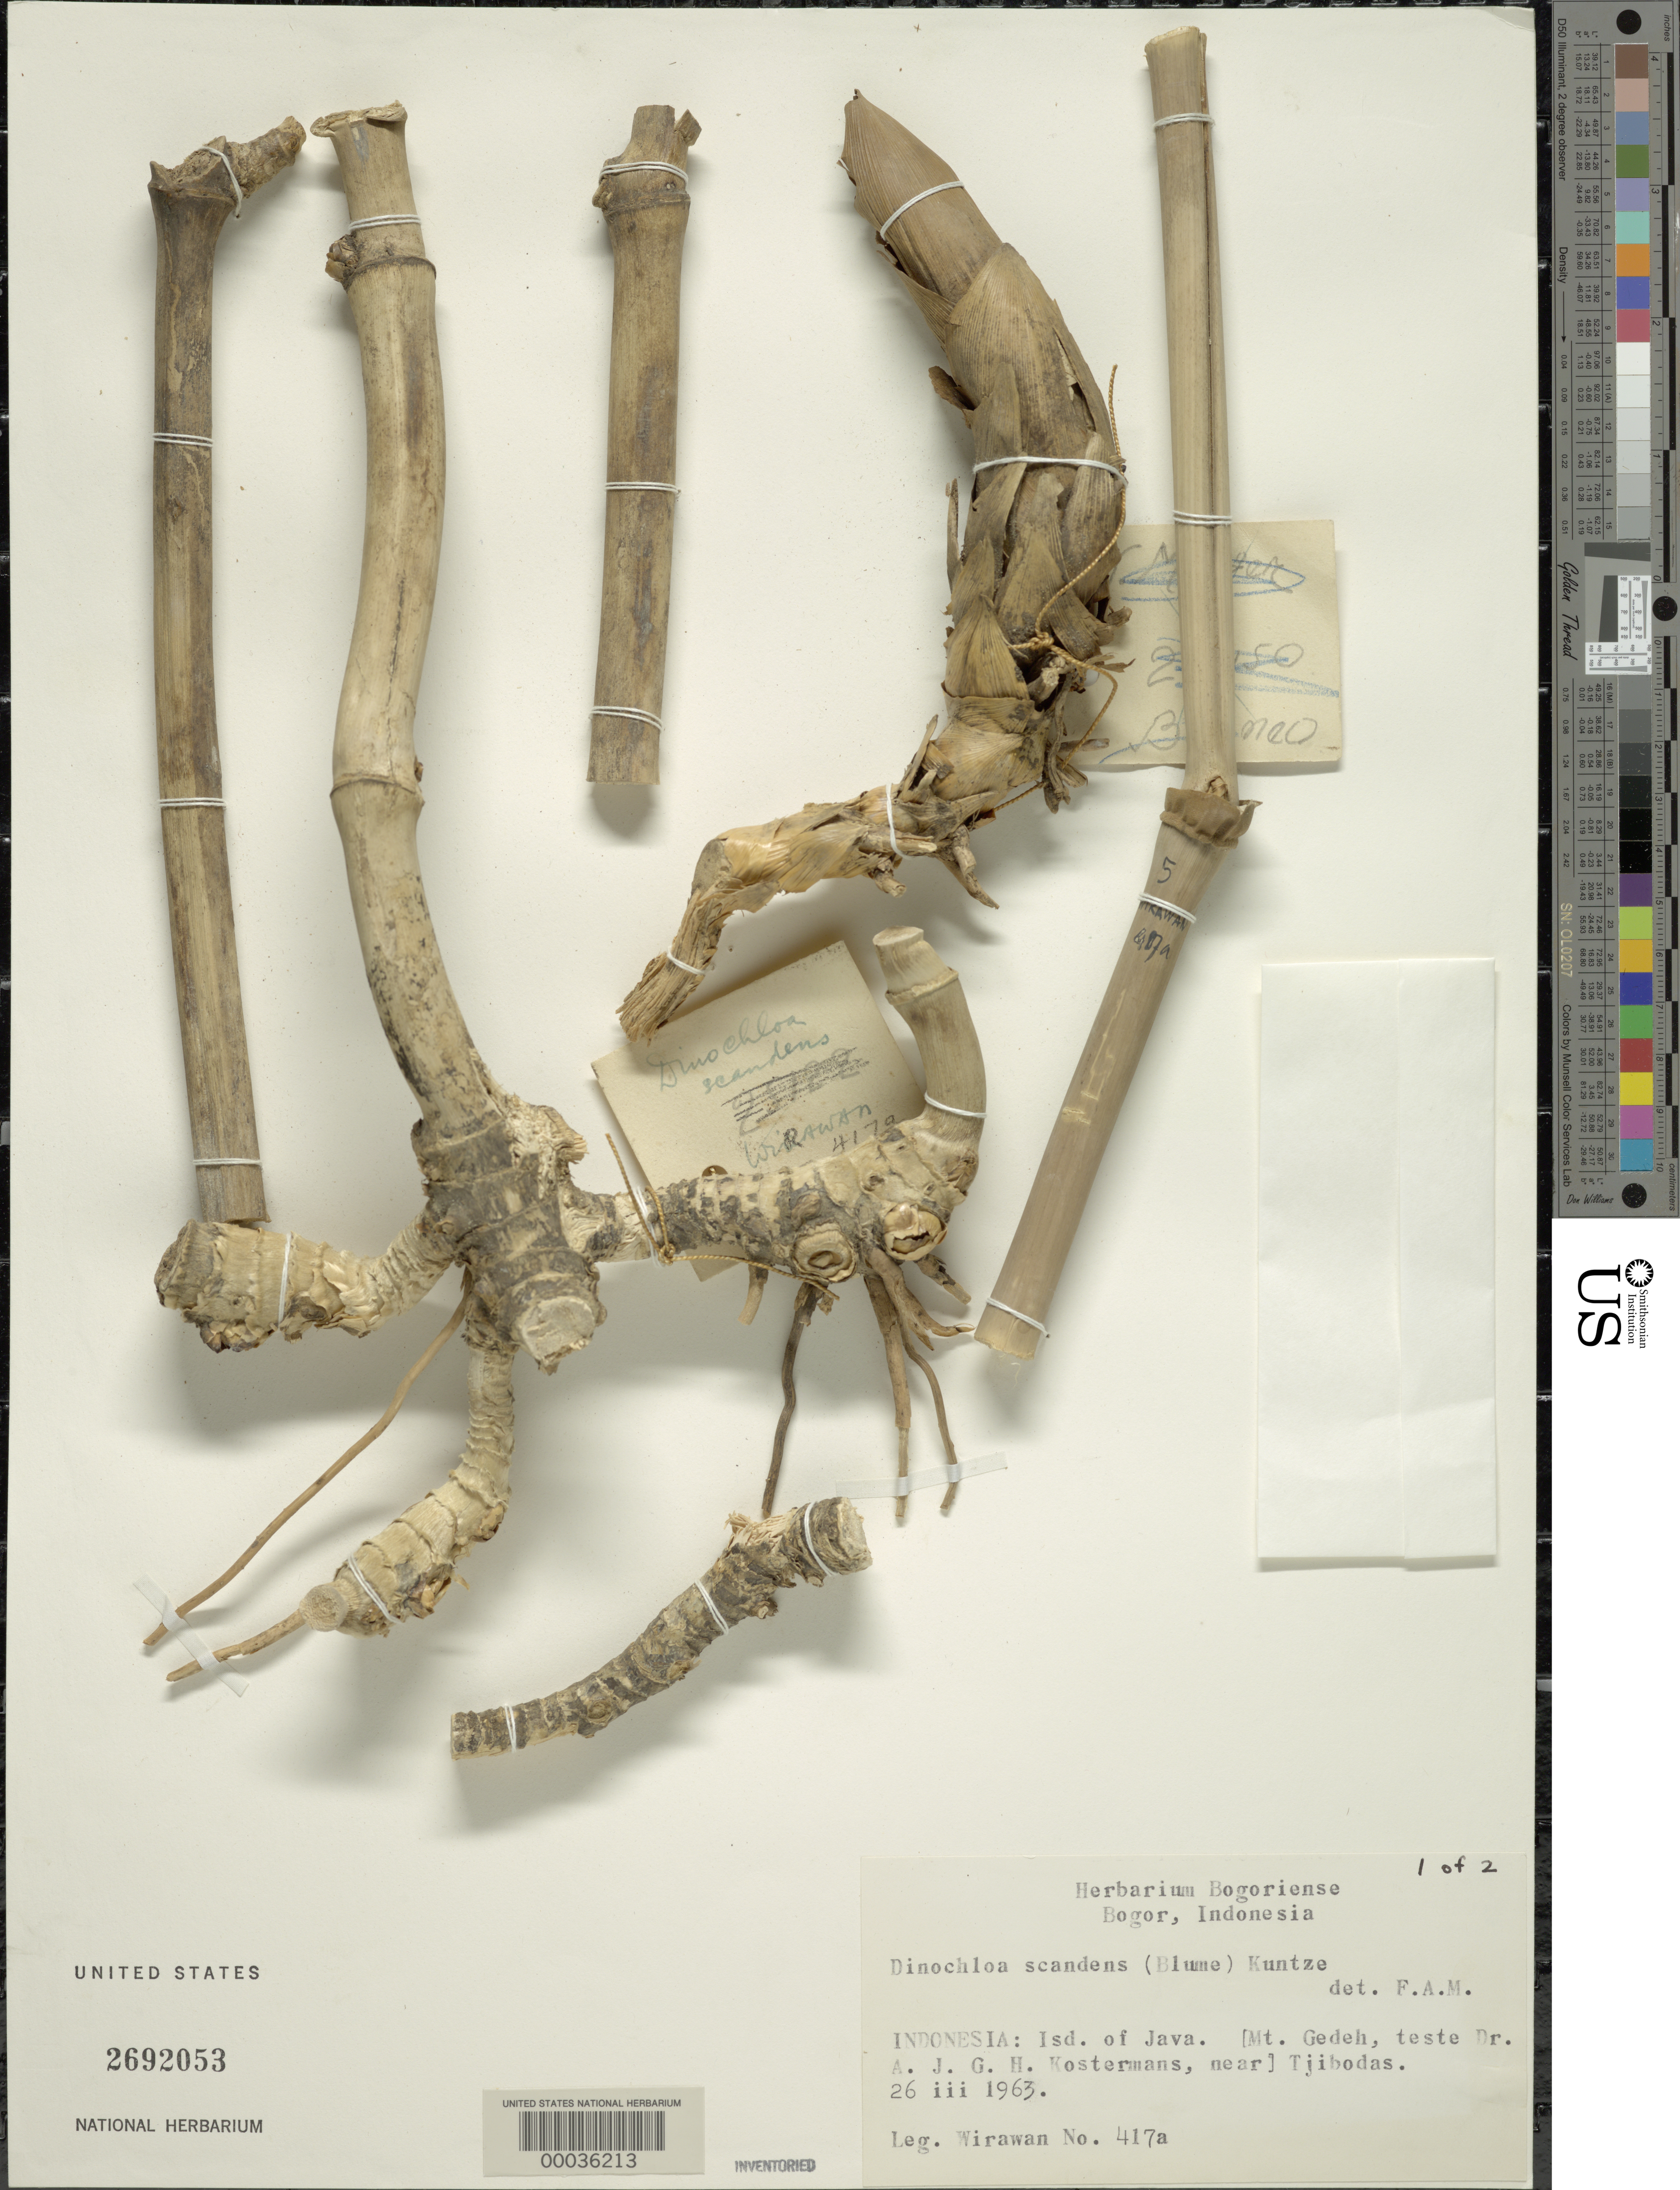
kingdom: Plantae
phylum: Tracheophyta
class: Liliopsida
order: Poales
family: Poaceae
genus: Dinochloa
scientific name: Dinochloa scandens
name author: (Blume ex Nees) Kuntze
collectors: N. Wirawan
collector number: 417a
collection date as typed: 26 Mar 1963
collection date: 1963-03-26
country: Indonesia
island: Java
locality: Near tjibodas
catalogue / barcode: US 2692053